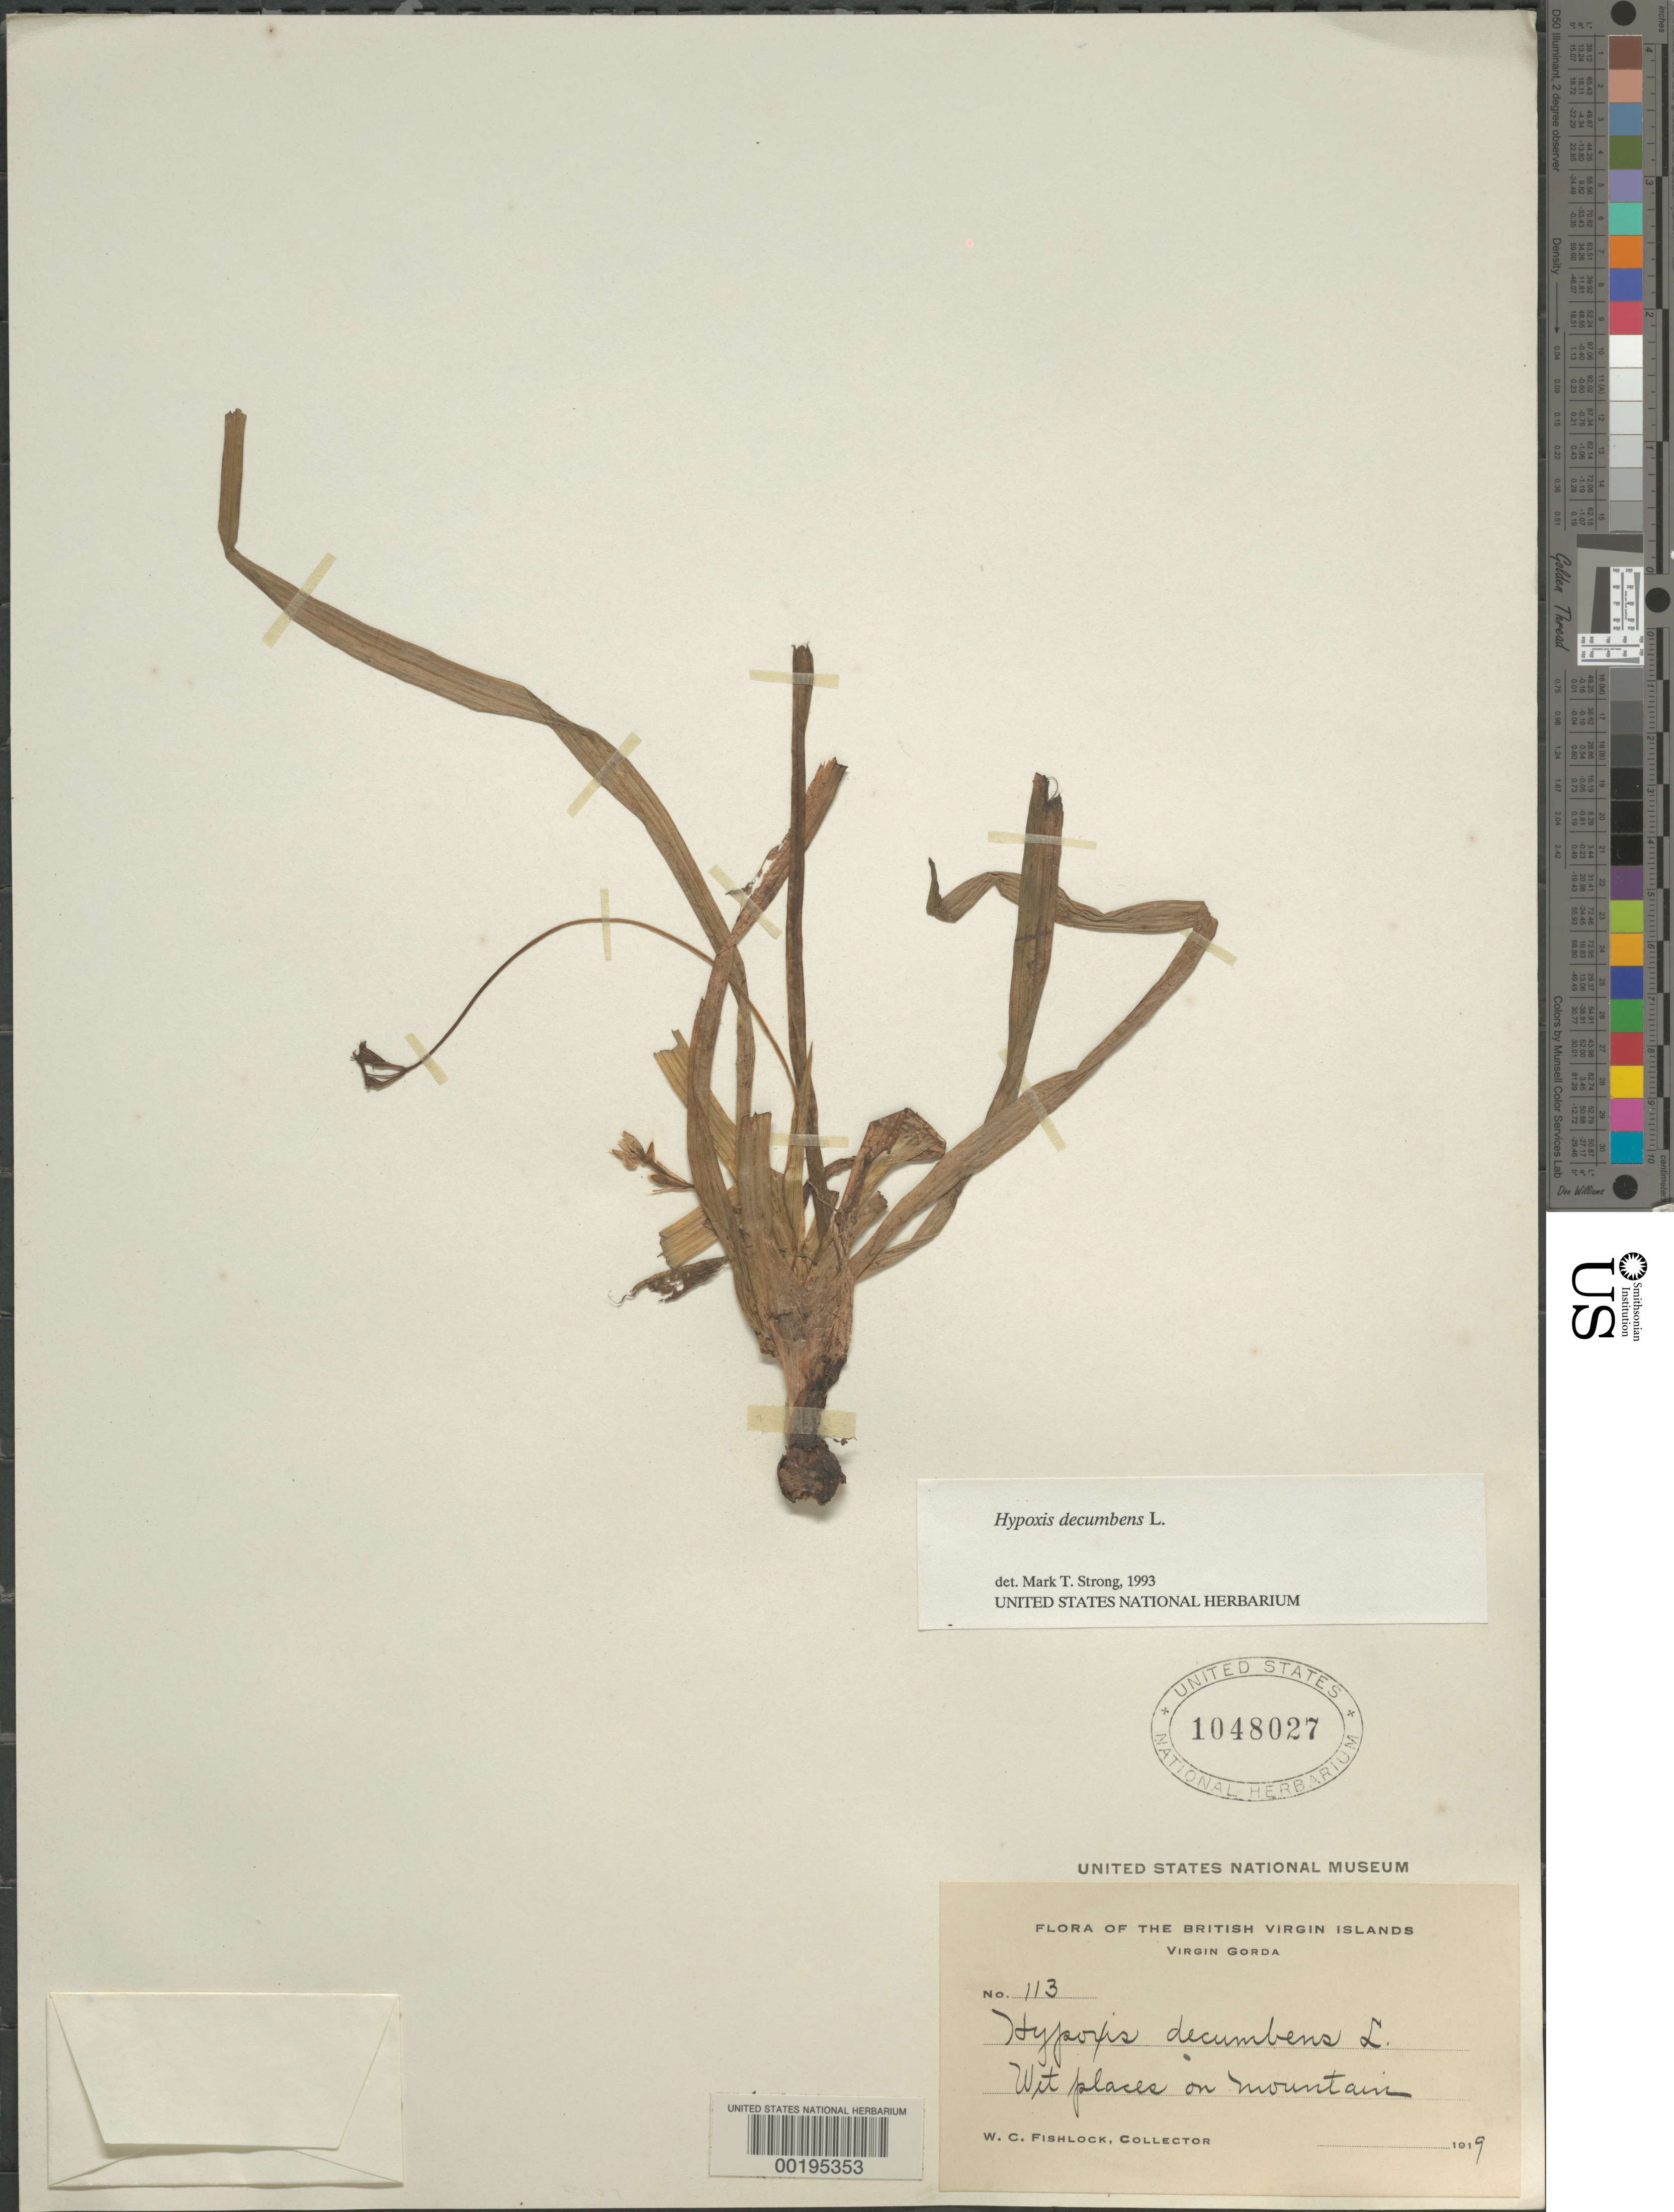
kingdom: Plantae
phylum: Tracheophyta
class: Liliopsida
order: Asparagales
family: Hypoxidaceae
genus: Hypoxis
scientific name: Hypoxis decumbens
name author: L.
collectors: W. Fishlock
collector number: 113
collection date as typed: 1919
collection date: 1919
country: British Virgin Islands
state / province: Virgin Gorda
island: Virgin Gorda Island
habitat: Wet places on mountain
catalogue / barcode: US 1048027